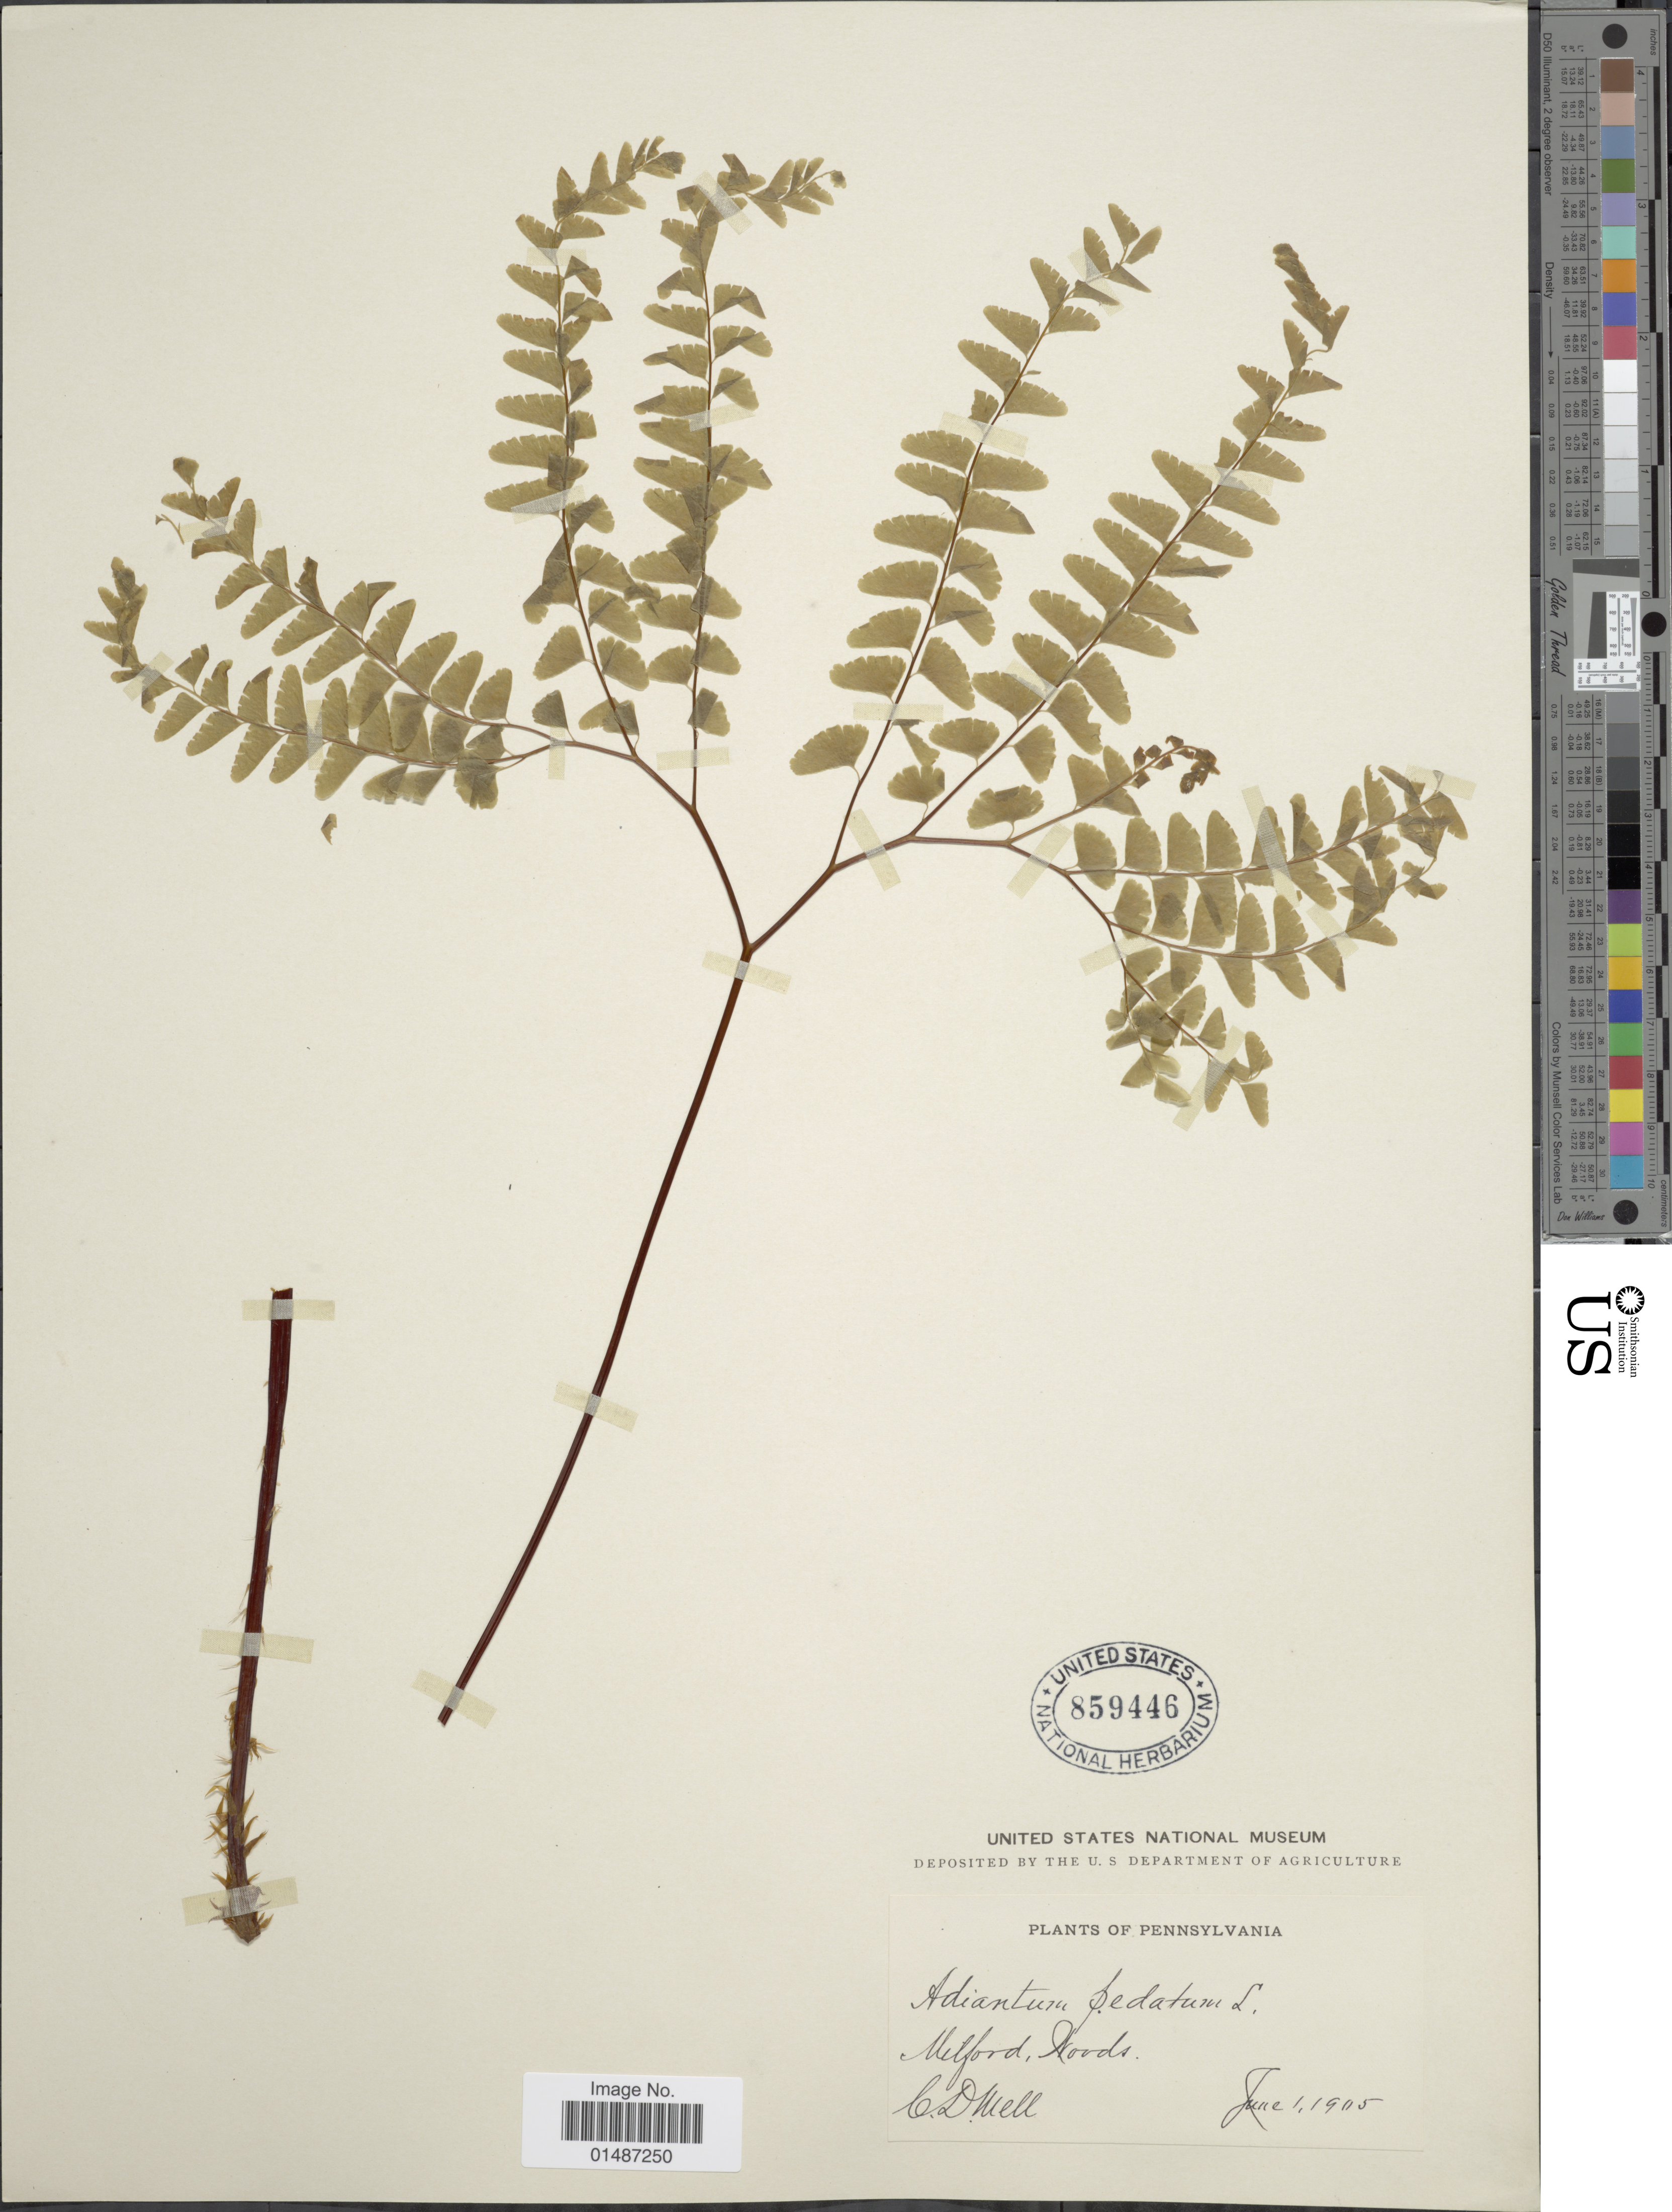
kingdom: Plantae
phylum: Tracheophyta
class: Polypodiopsida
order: Polypodiales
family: Pteridaceae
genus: Adiantum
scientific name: Adiantum pedatum var. pedatum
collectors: C. D. Mell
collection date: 1905-06-01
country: United States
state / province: Pennsylvania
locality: Milford, Woods.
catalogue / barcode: US 859446